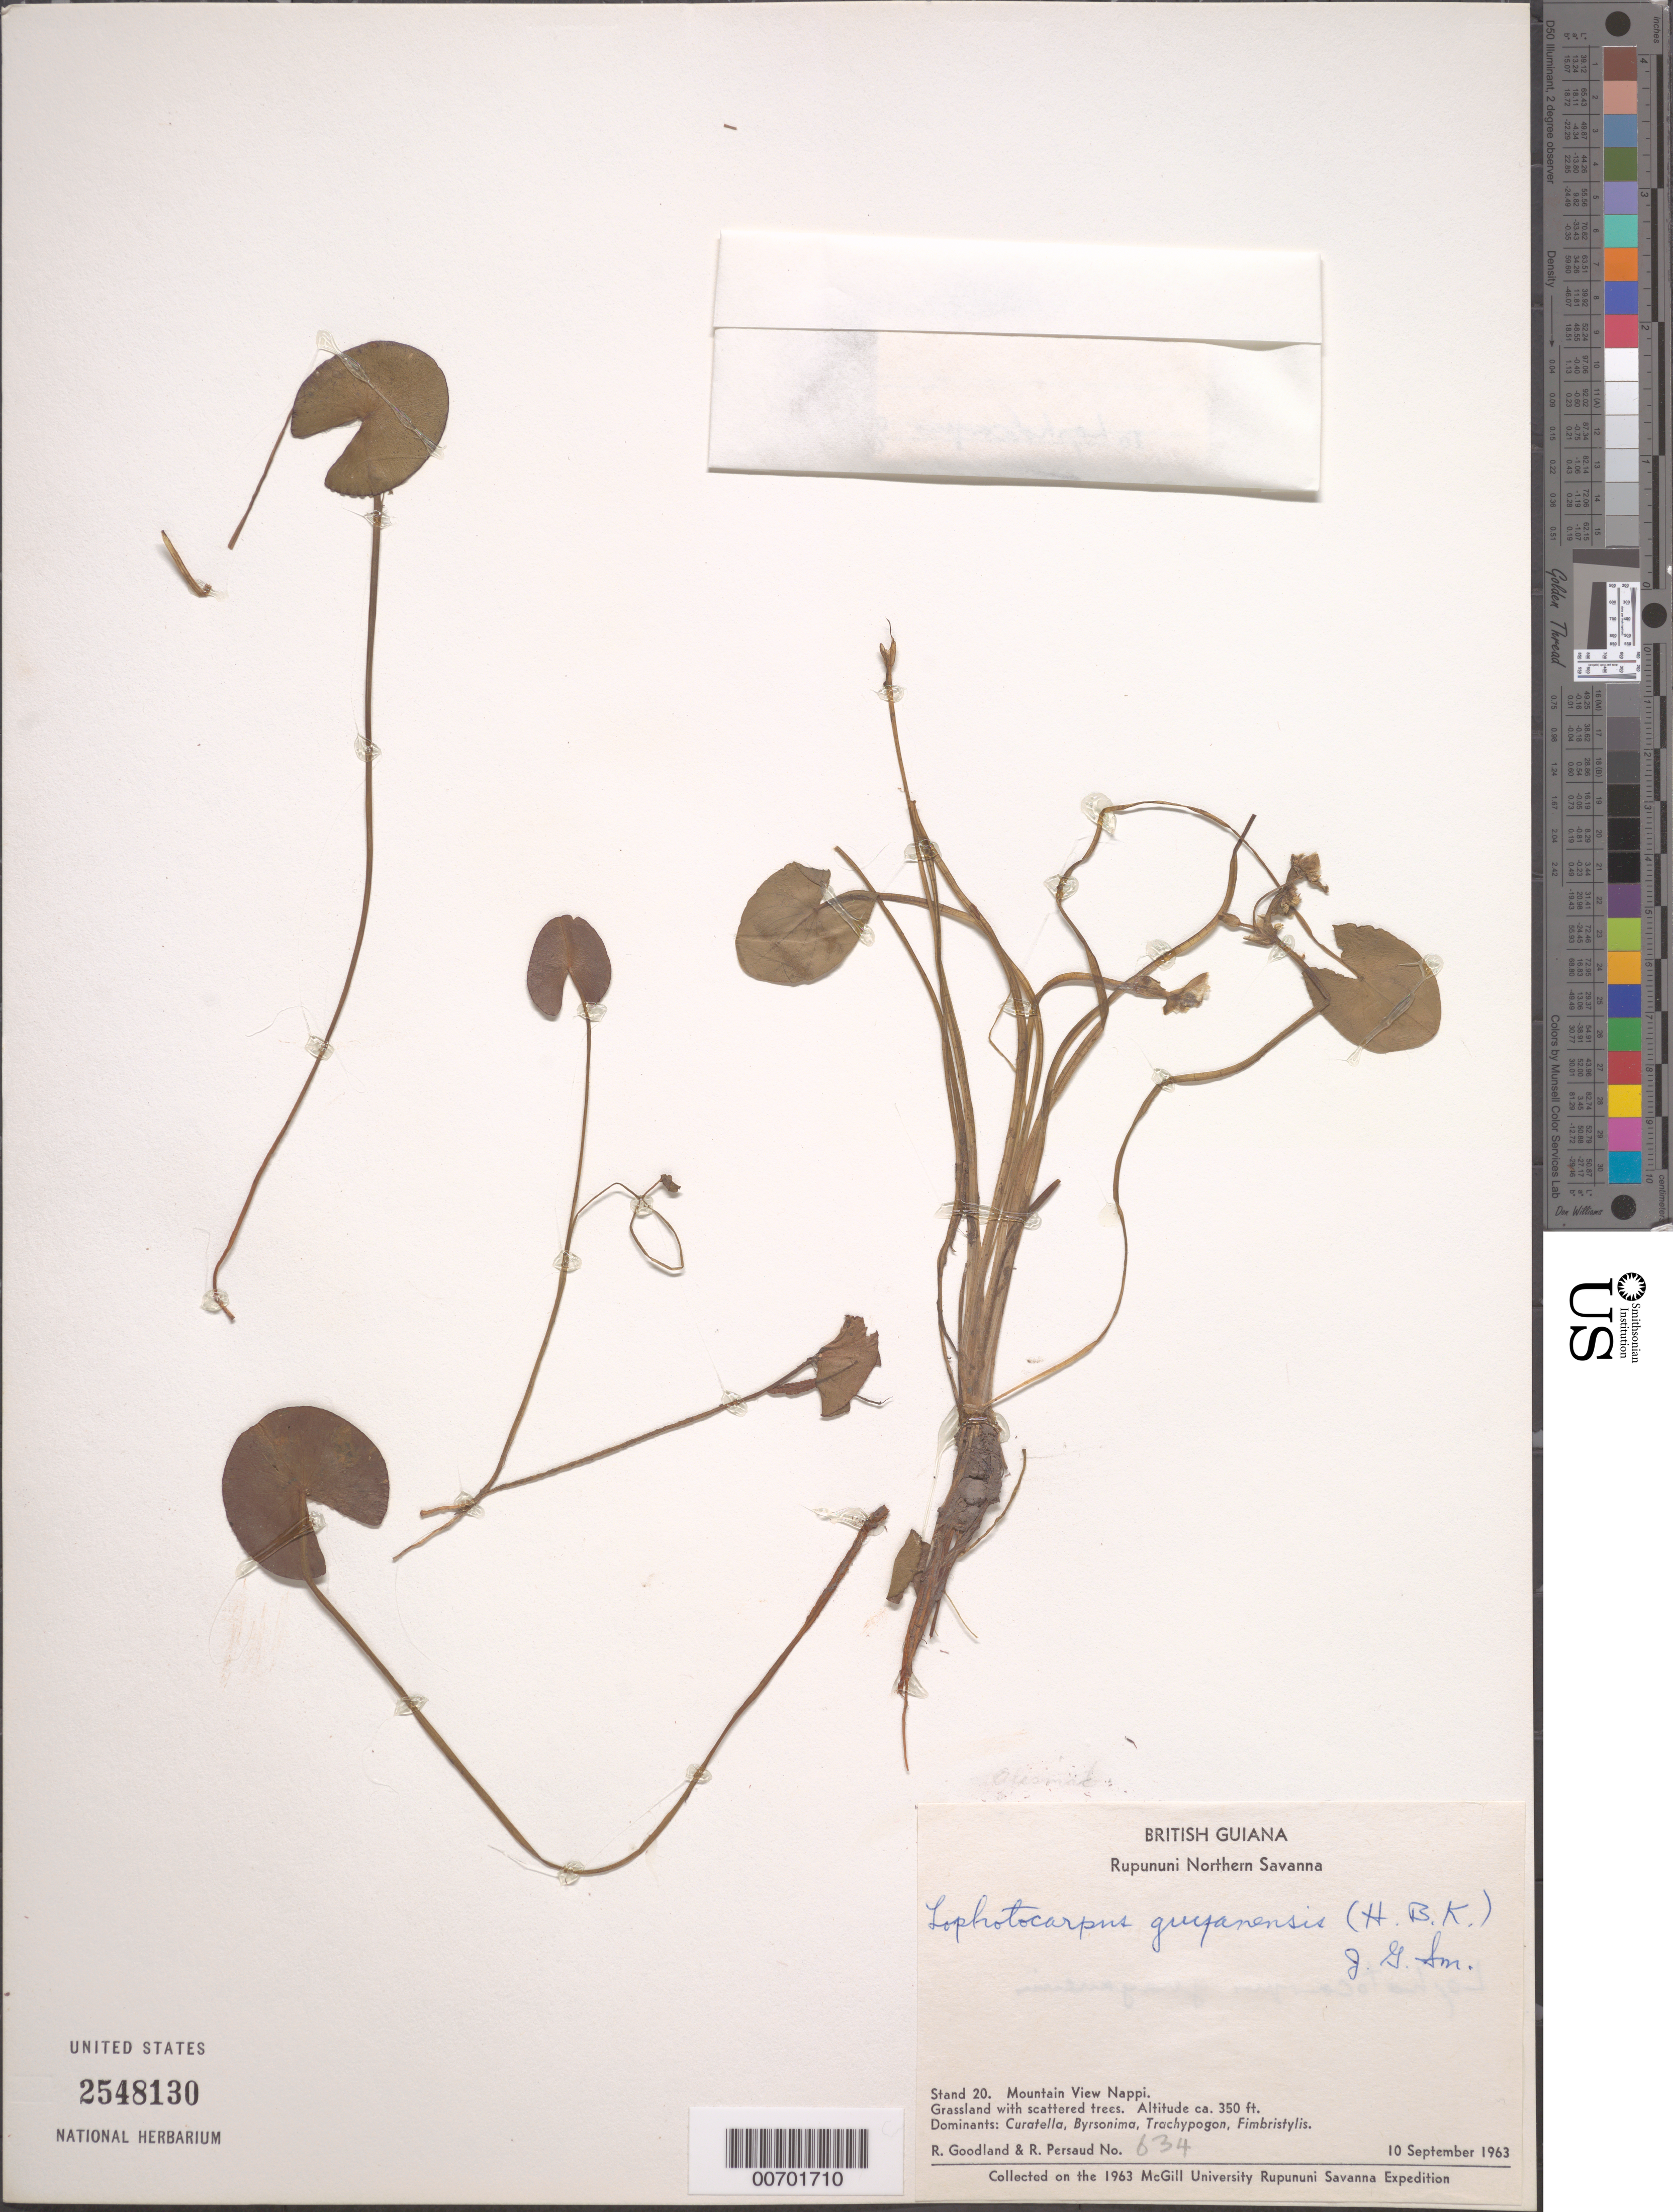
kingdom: Plantae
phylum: Tracheophyta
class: Liliopsida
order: Alismatales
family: Alismataceae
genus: Sagittaria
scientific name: Sagittaria guayanensis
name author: Kunth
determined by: Strong, Mark T., (BOT), Smithsonian Institution - National Museum of Natural History (UNITED STATES)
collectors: R. Goodland & R. Persaud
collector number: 634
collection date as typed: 10-Sep-63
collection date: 1963-09-10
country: Guyana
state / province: U. Takutu-U. Essequibo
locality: Rupununi Northern Savanna, Mountain View, Nappi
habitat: Grassland with scattered trees. Dominants: Curatella, Byrsonima, Trachypogon, Fimbristylis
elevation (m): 107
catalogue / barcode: US 2548130